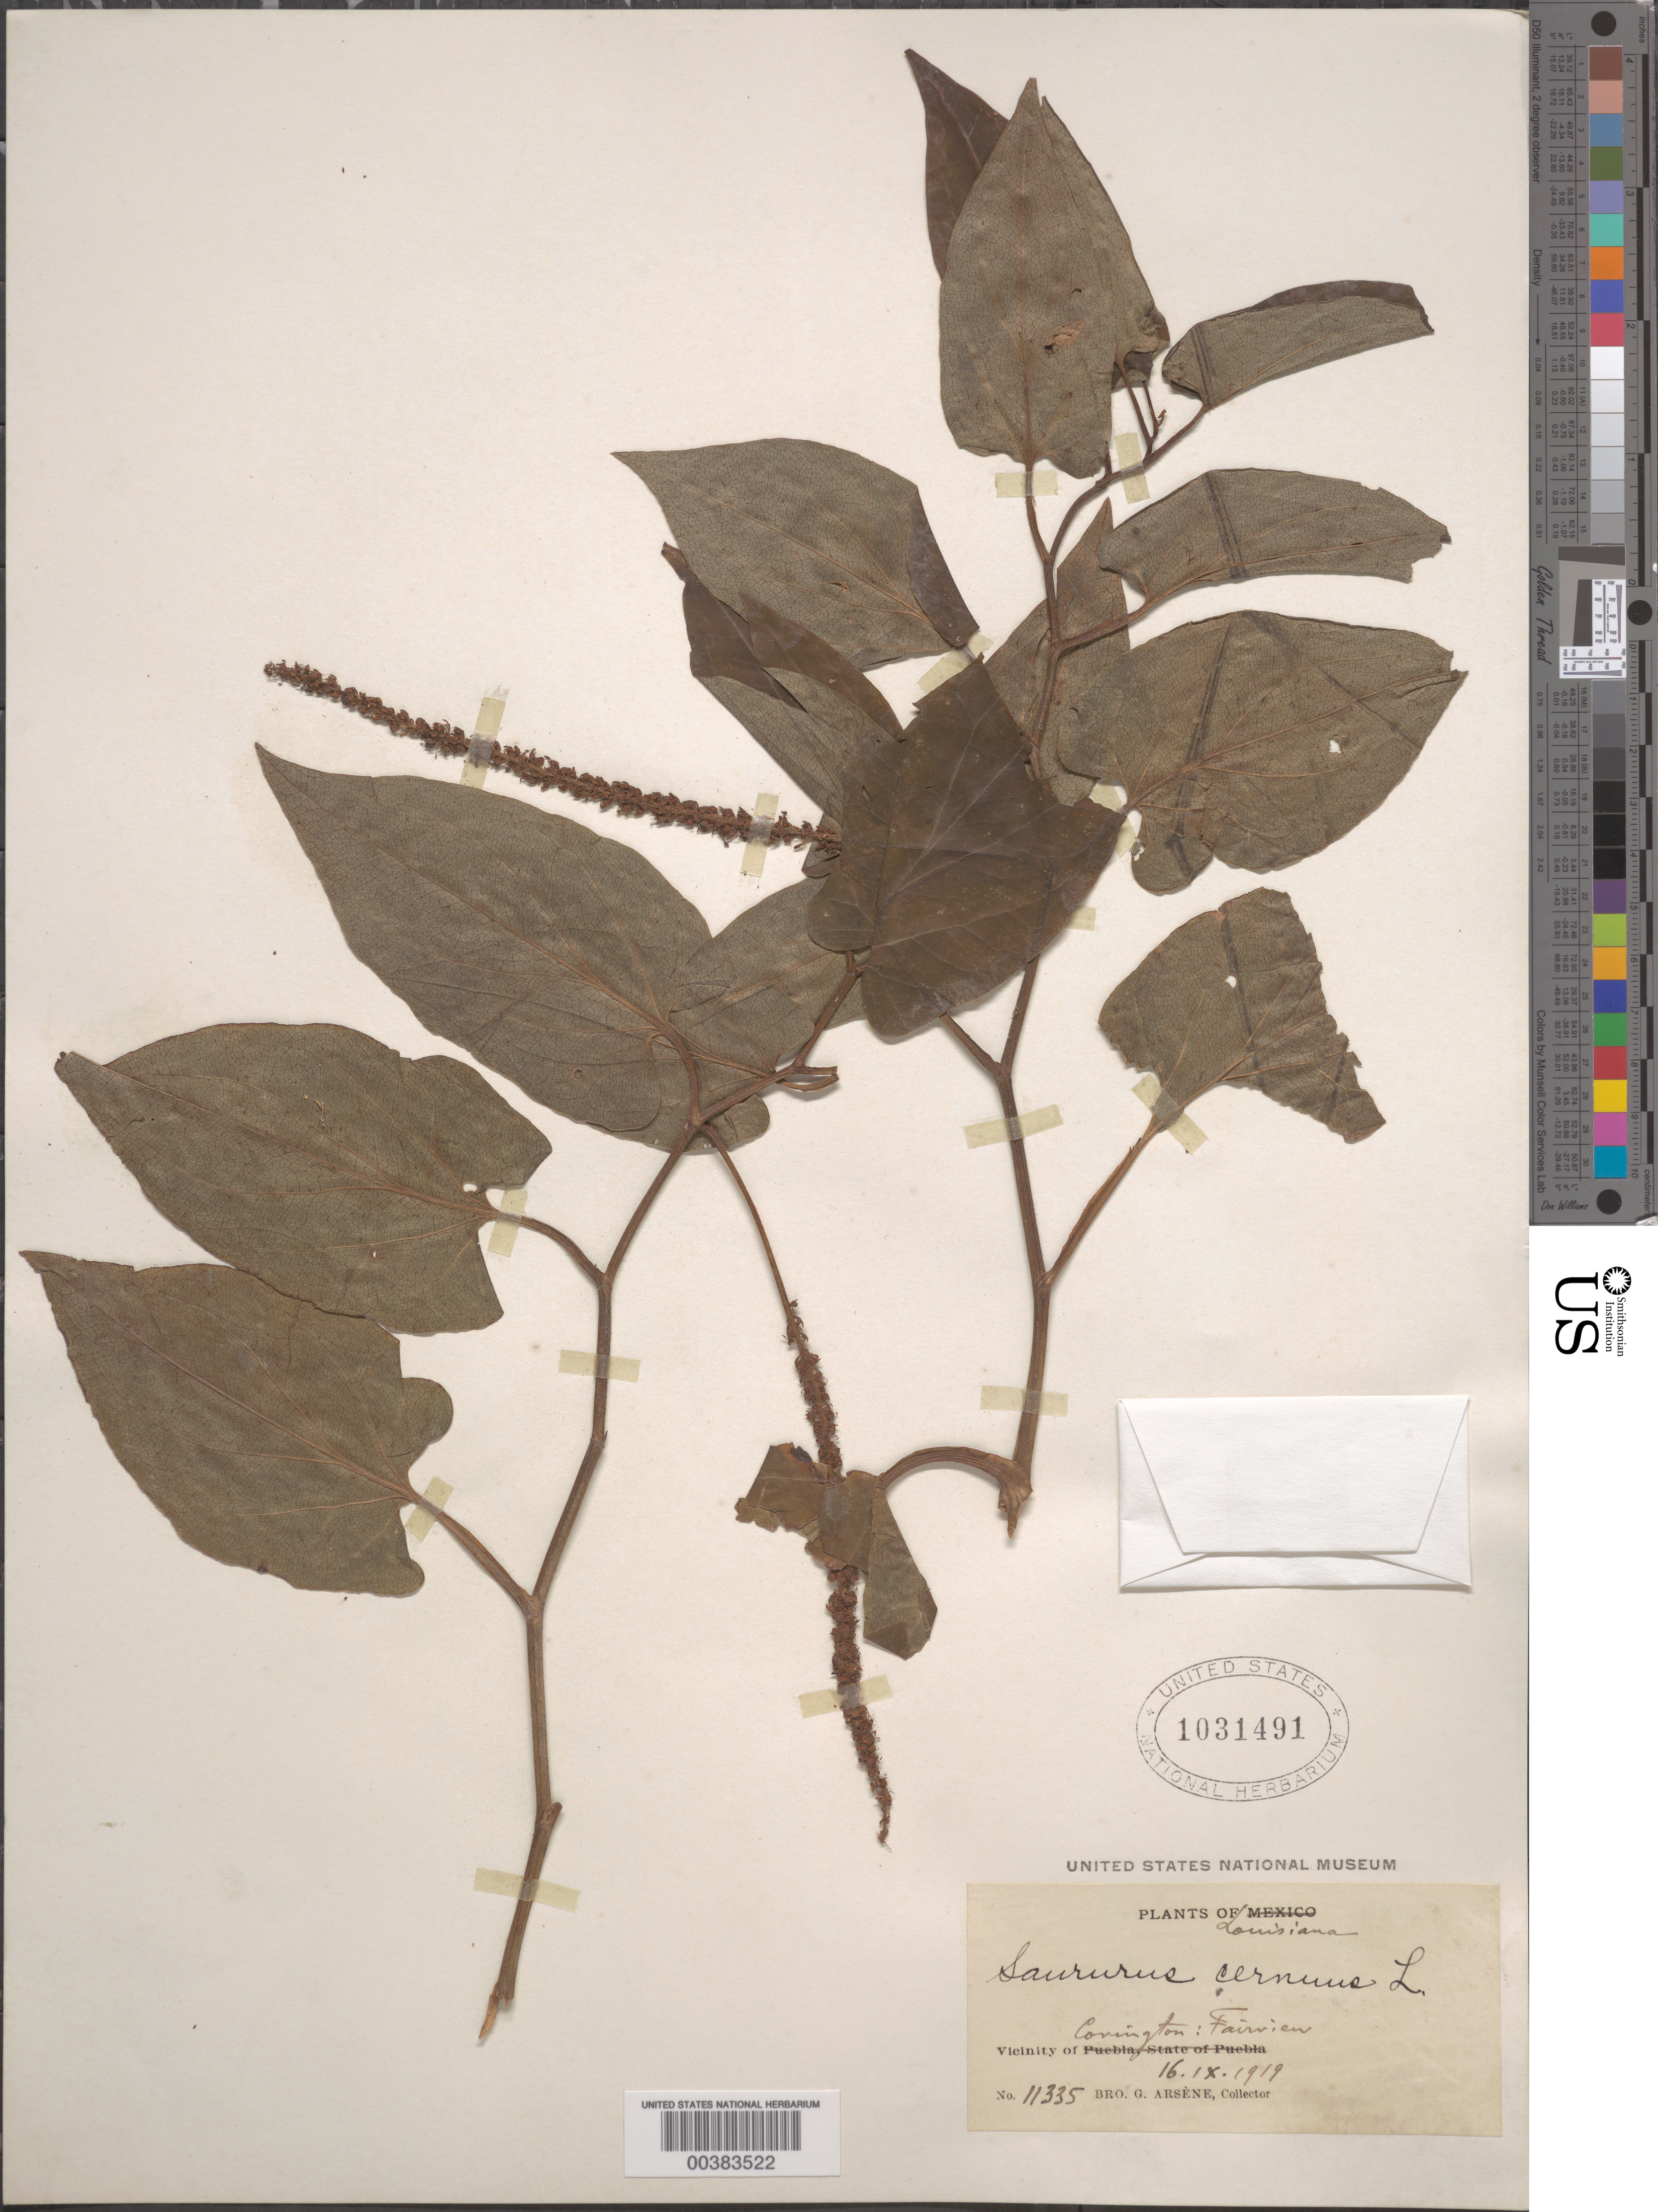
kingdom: Plantae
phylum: Tracheophyta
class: Magnoliopsida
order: Piperales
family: Saururaceae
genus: Saururus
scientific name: Saururus cernuus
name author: L.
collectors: Bro. G. Arsène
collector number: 11335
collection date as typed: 16 Sep 1919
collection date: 1919-09-16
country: United States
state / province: Louisiana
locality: Covington, fairview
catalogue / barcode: US 1031491